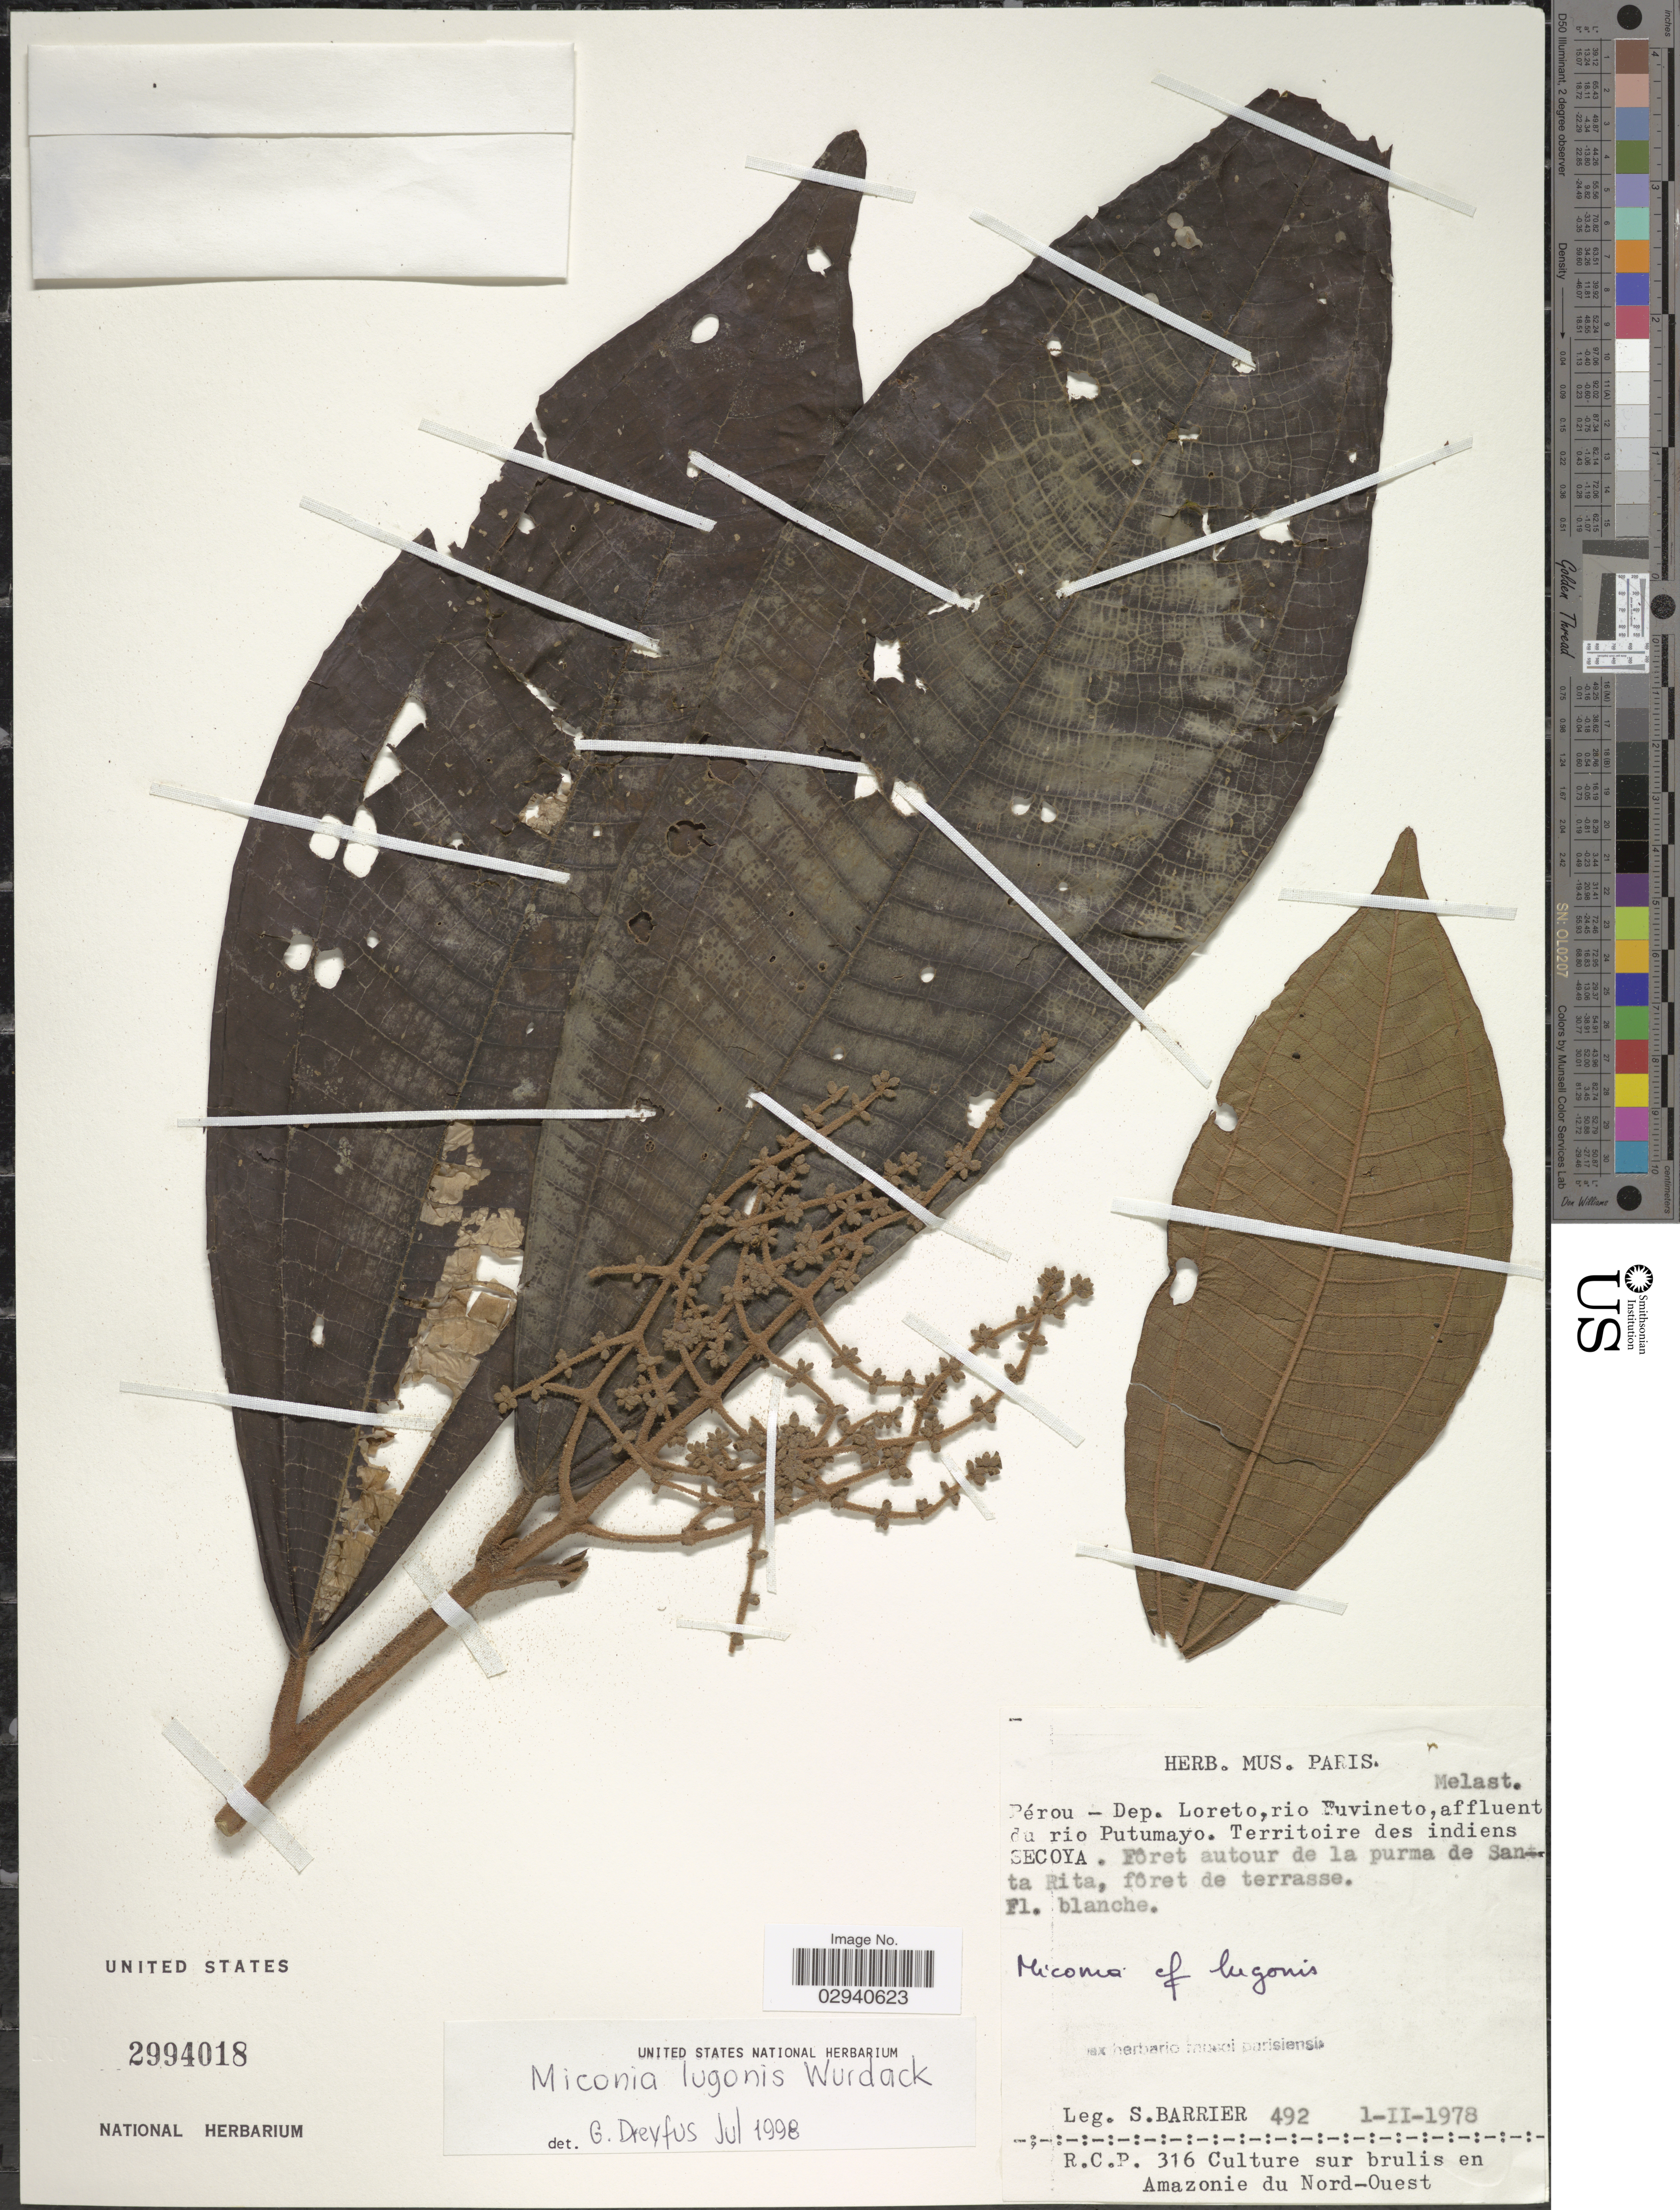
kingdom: Plantae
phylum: Tracheophyta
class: Magnoliopsida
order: Myrtales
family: Melastomataceae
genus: Miconia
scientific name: Miconia lugonis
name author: Wurdack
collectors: S. Barrier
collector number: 492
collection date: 1978-02-01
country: Peru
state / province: Loreto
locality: Dep. Loreto, rio Yuvineto, affluent du rio Putumayo. Territoire des indiens Secoya. Fôret autour de la purma de Santa Rita.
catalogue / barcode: US 2994018